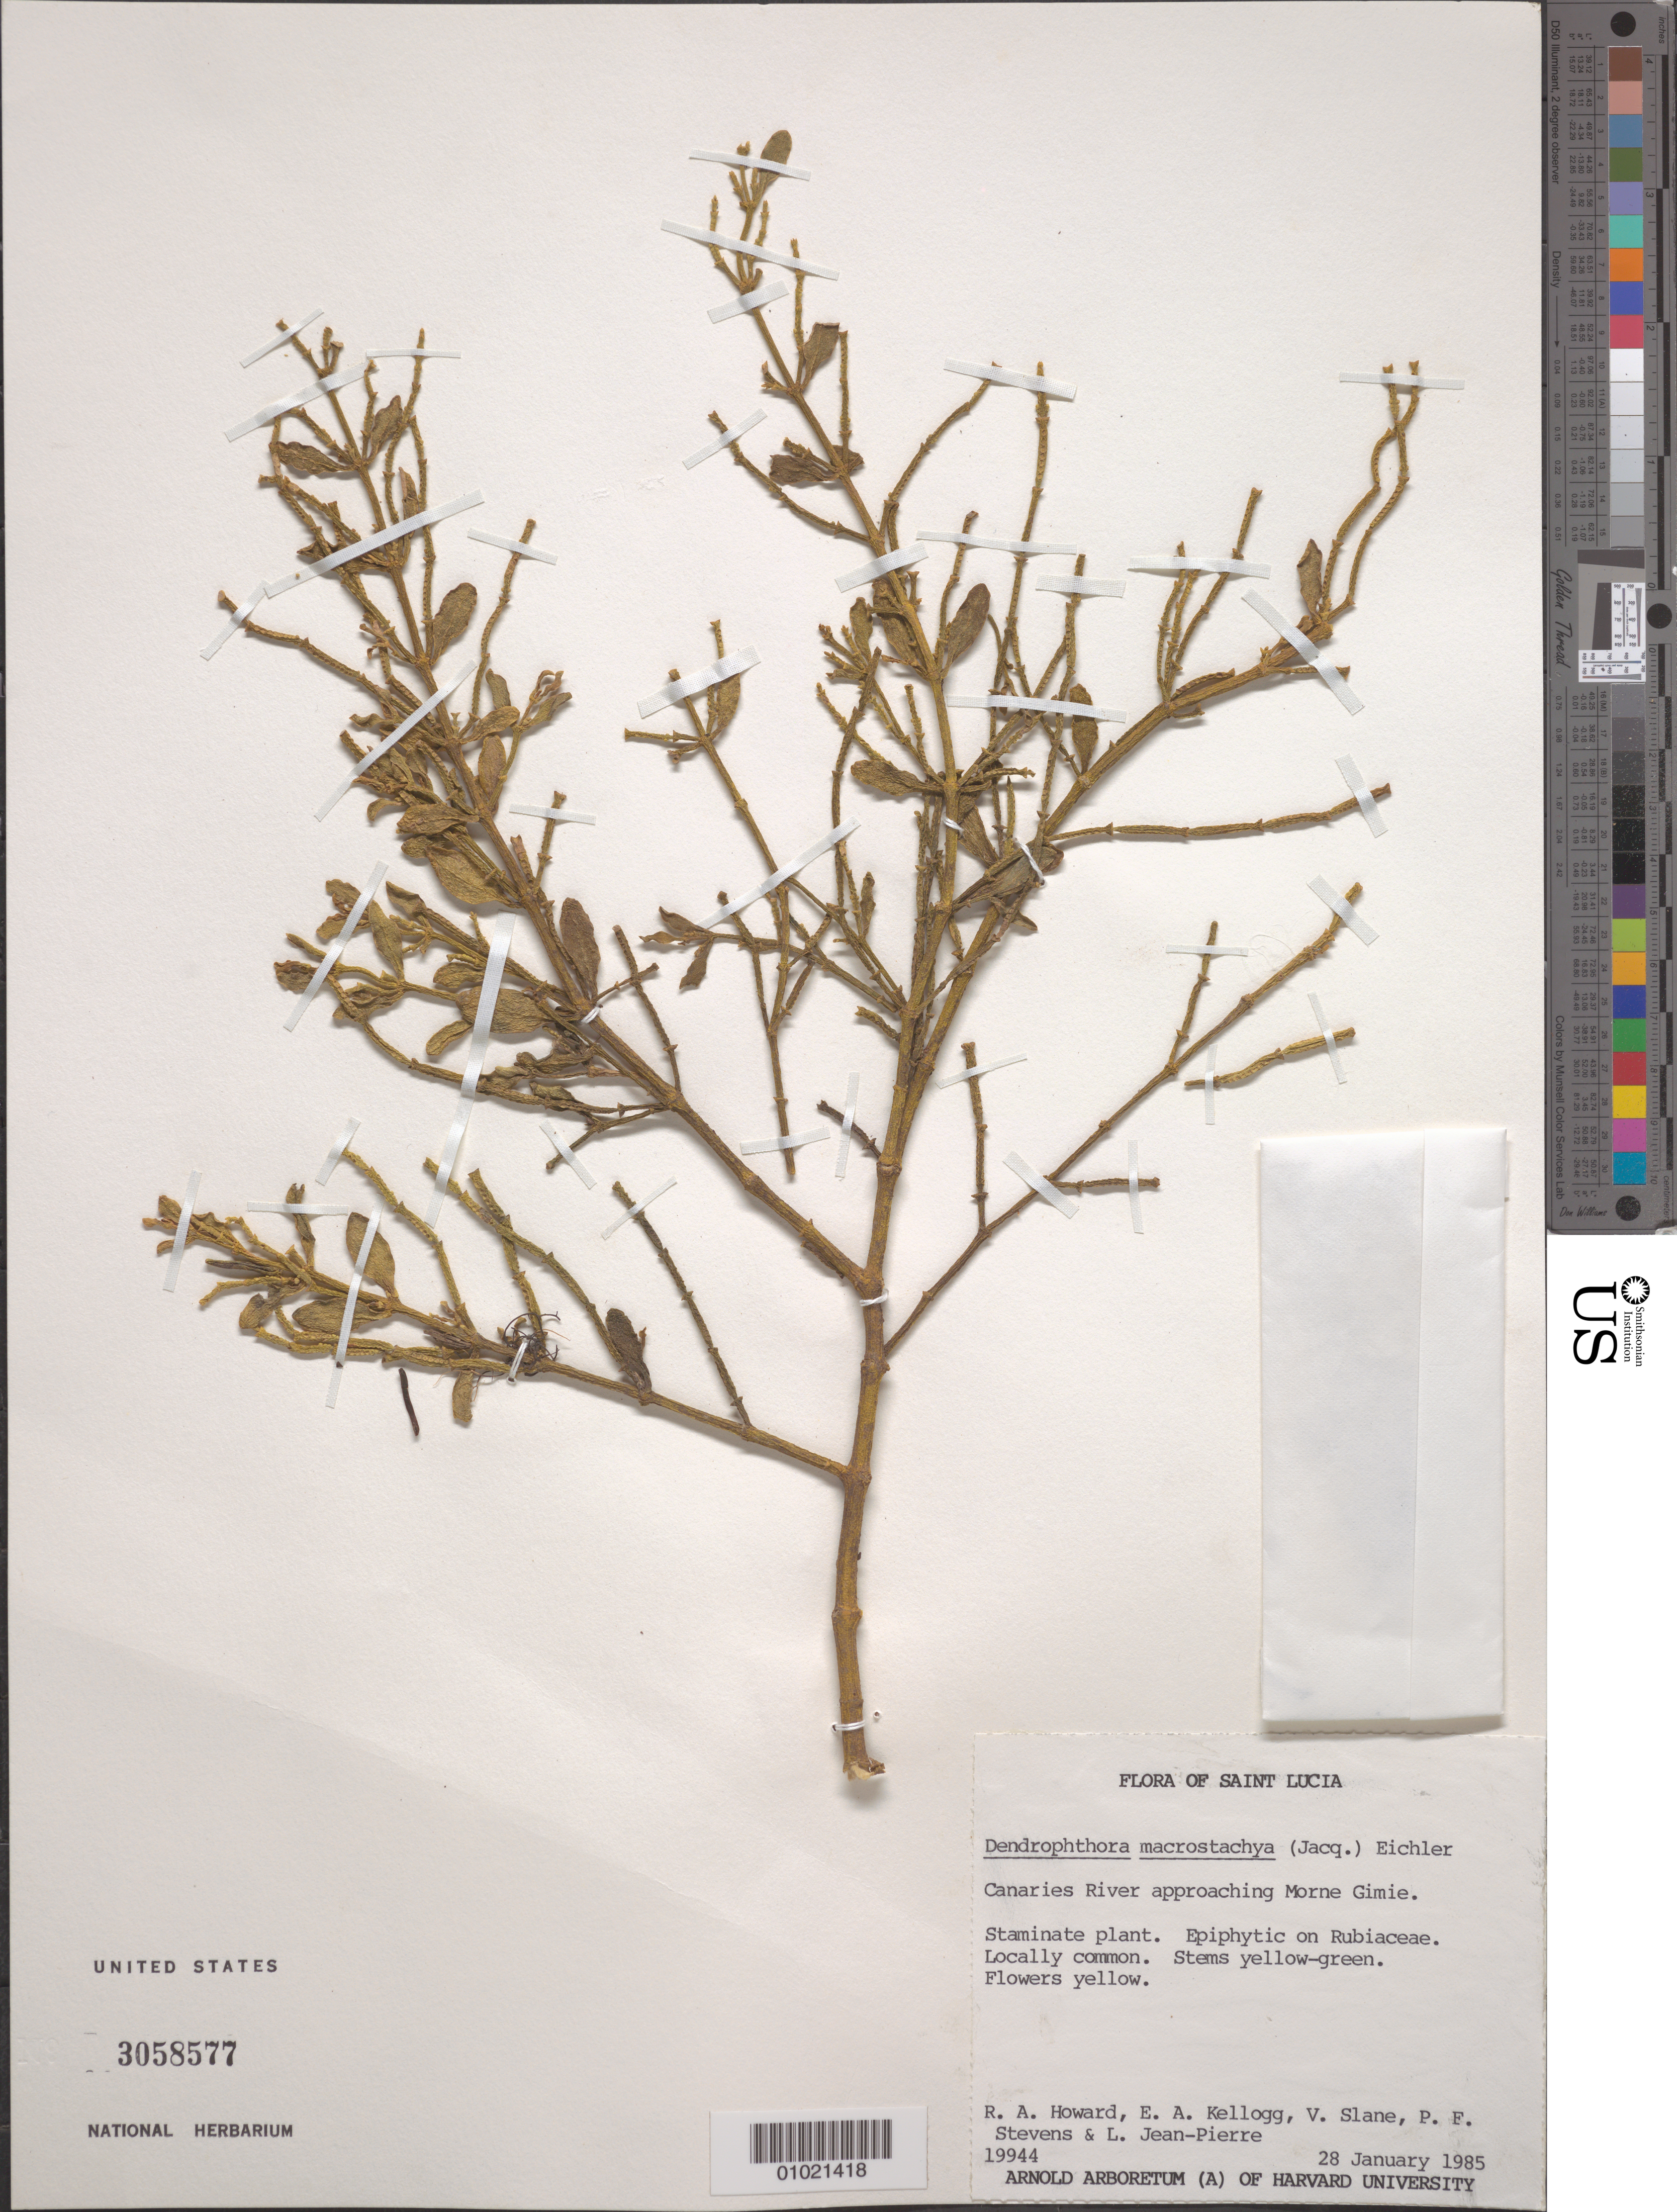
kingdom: Plantae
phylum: Tracheophyta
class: Magnoliopsida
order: Santalales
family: Viscaceae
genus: Dendrophthora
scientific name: Dendrophthora macrostachya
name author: (Jacq.) Eichler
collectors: R. A. Howard, E. A. Kellogg, V. Slane, P. F. Stevens & L. L. Jean-Pierre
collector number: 19944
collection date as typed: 28 Jan 1985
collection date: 1985-01-28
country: St. Lucia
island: St. Lucia I.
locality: Canaries River approaching Morne Gimie.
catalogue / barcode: US 3058577